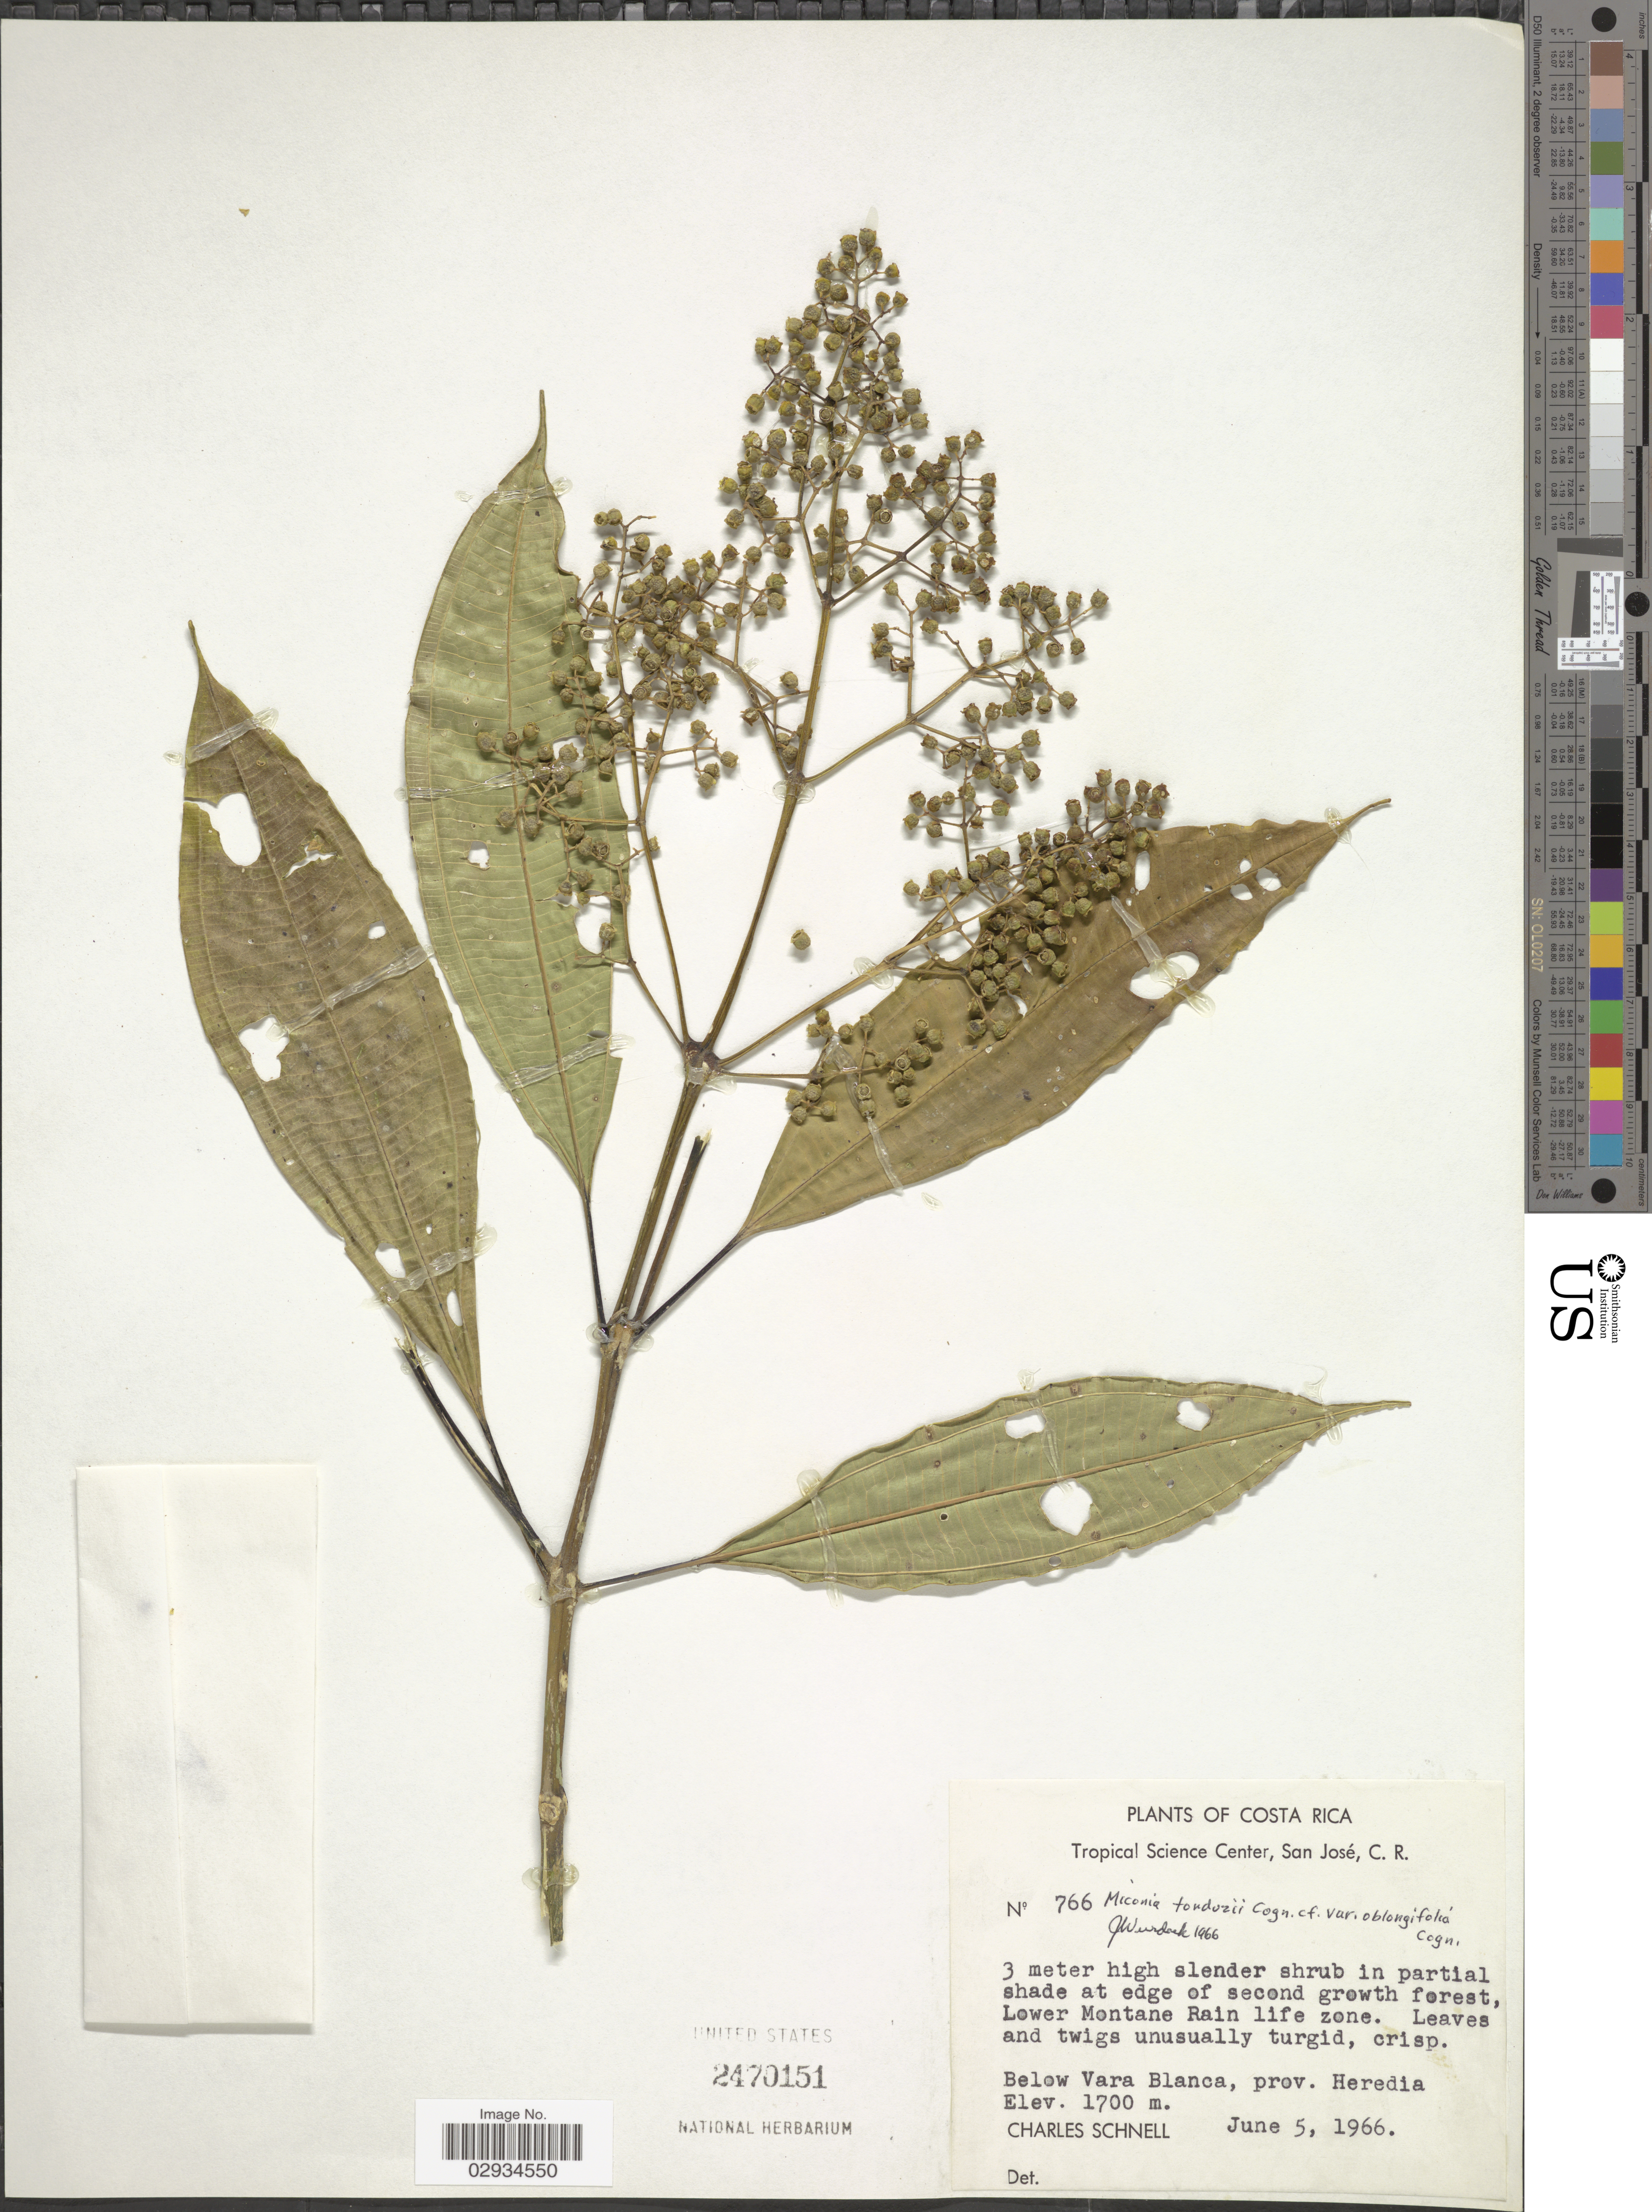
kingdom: Plantae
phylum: Tracheophyta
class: Magnoliopsida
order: Myrtales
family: Melastomataceae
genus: Miconia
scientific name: Miconia tonduzii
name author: Cogn. in A. DC.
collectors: C. Schnell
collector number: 766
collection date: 1966-06-05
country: Costa Rica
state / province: Heredia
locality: Below Vara Blanca.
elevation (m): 1700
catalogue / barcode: US 2470151